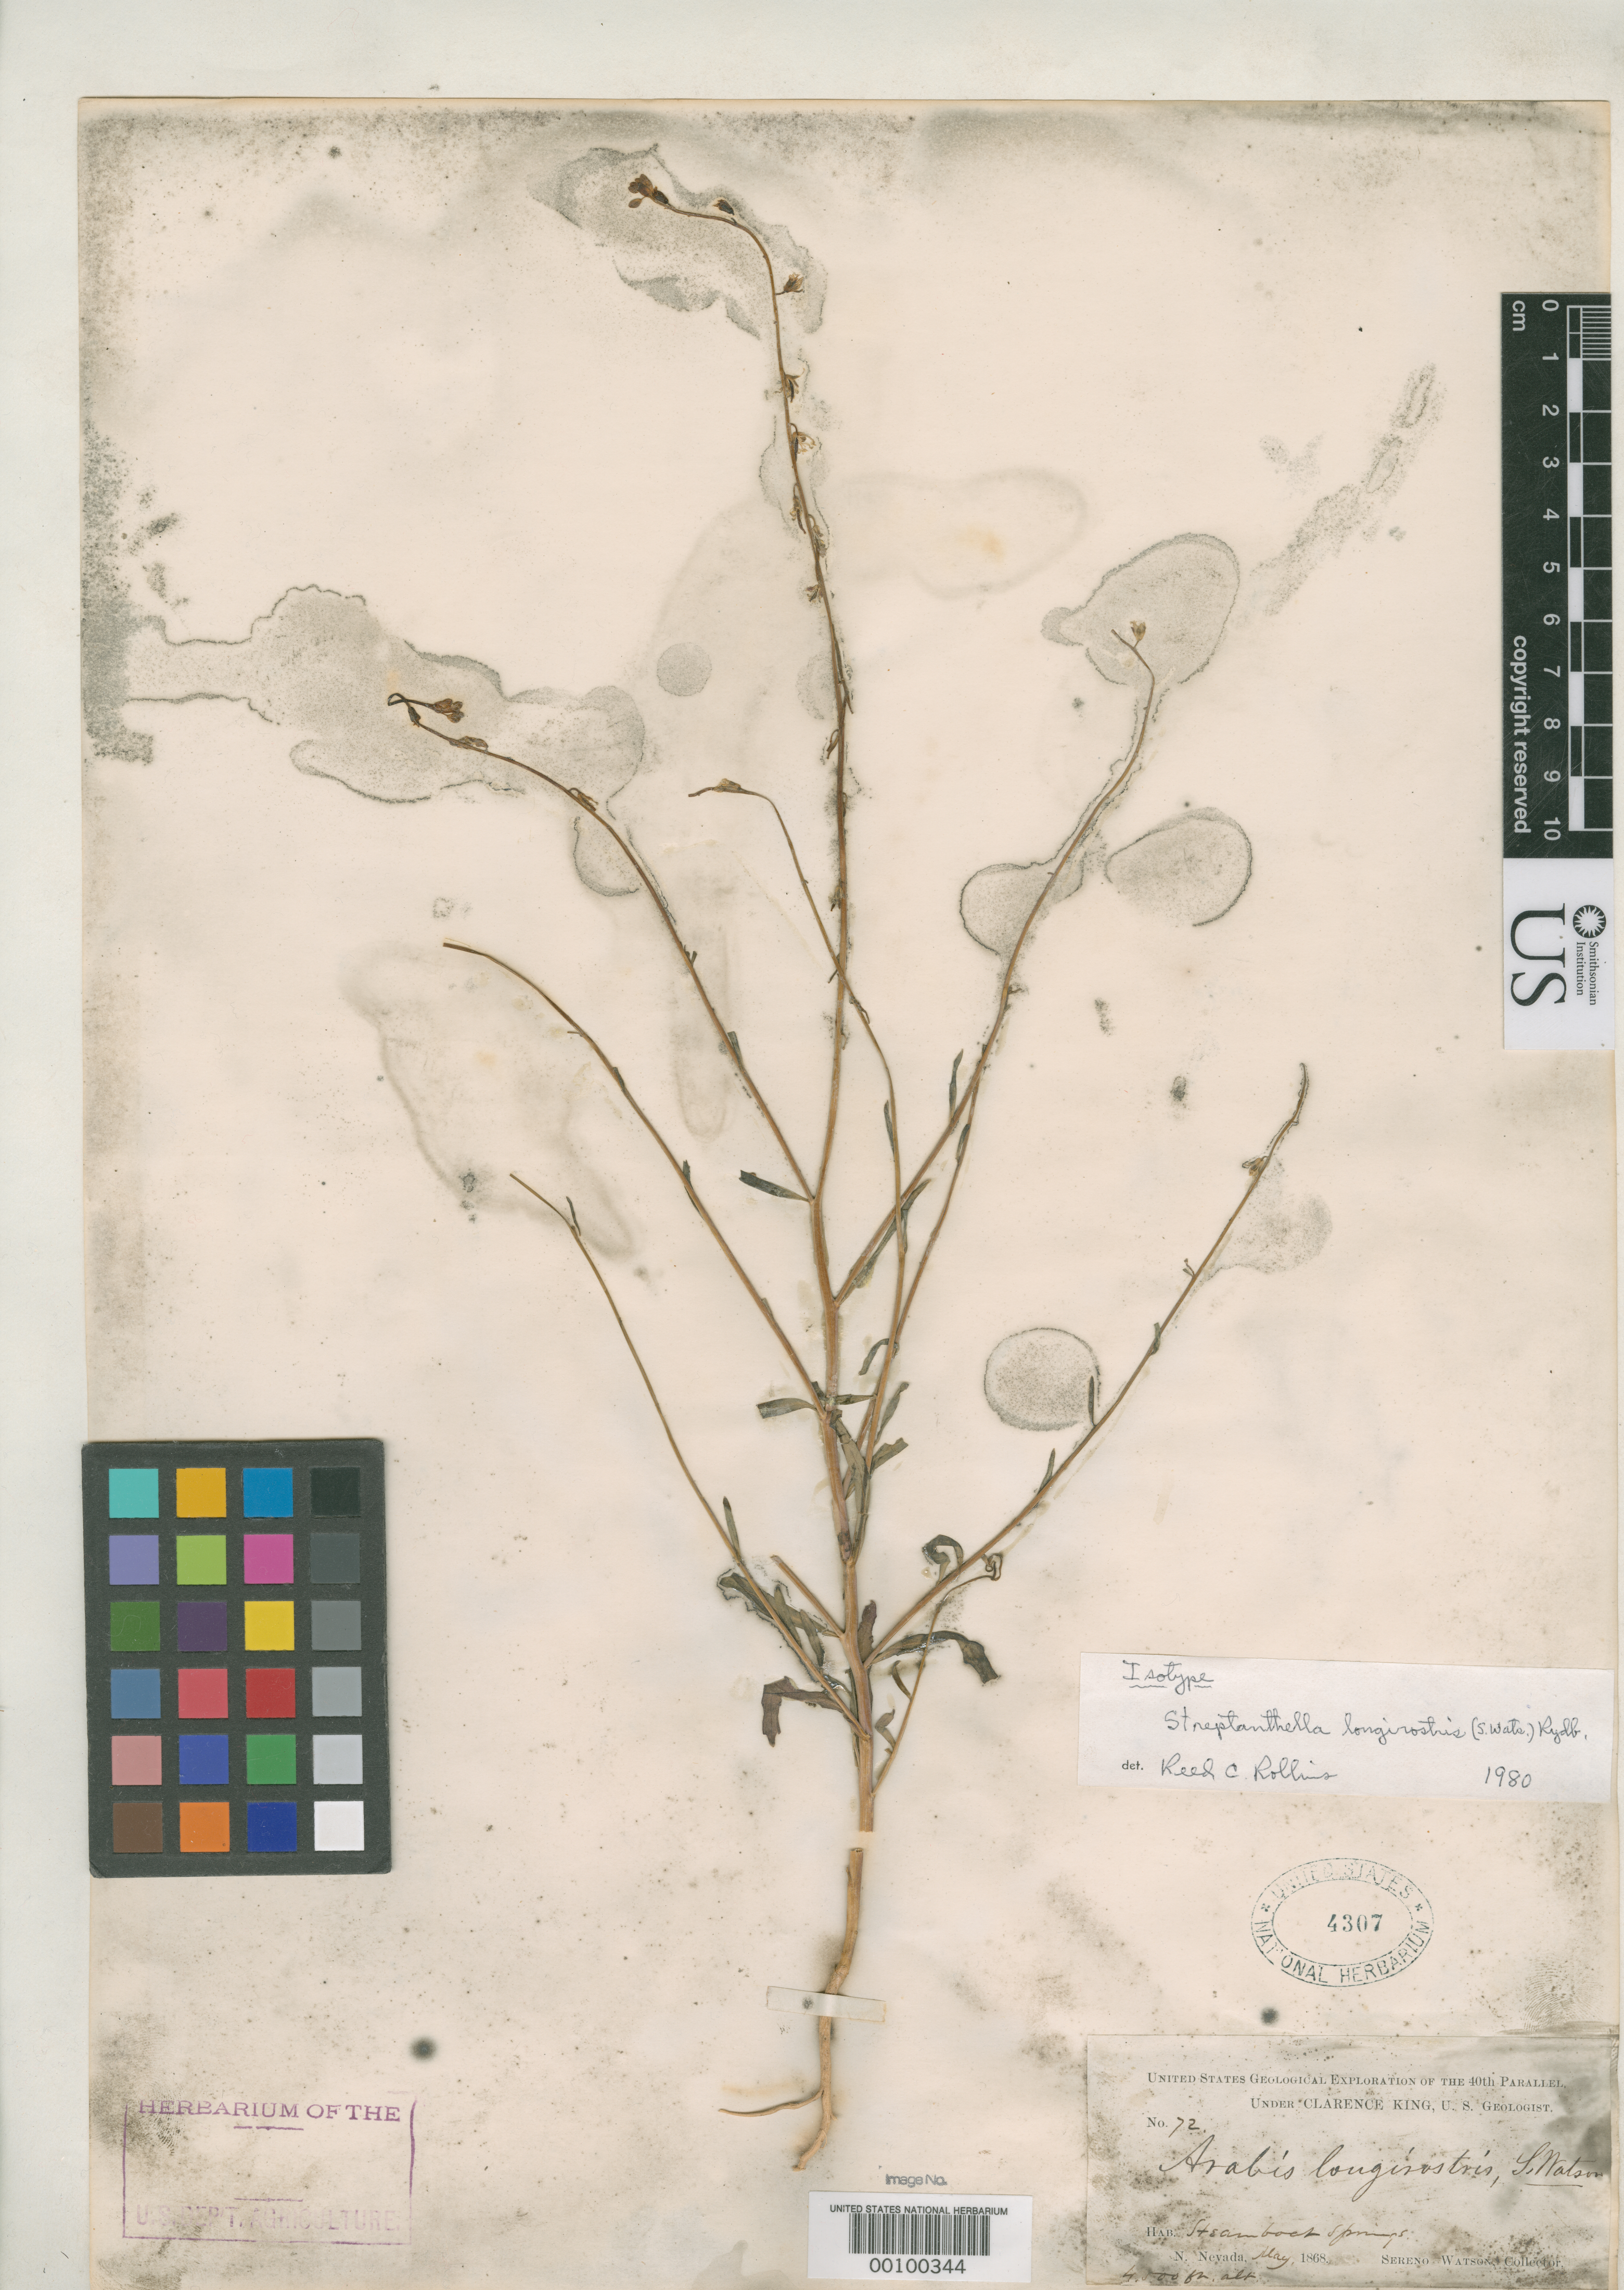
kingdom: Plantae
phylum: Tracheophyta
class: Magnoliopsida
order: Brassicales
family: Brassicaceae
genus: Arabis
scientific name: Arabis longirostris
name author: S. Watson in C. King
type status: Syntype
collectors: S. Watson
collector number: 72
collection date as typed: May 1868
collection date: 1868-05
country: United States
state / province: Nevada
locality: N. Nevada, Steamboat Springs.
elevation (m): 1219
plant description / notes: Annotated as "isotype" by R.C. Rollins (1980). For discussion of typification of names in this publication see A. Tiehm, Brittonia 37: 400-424 (1985).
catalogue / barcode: US 4307